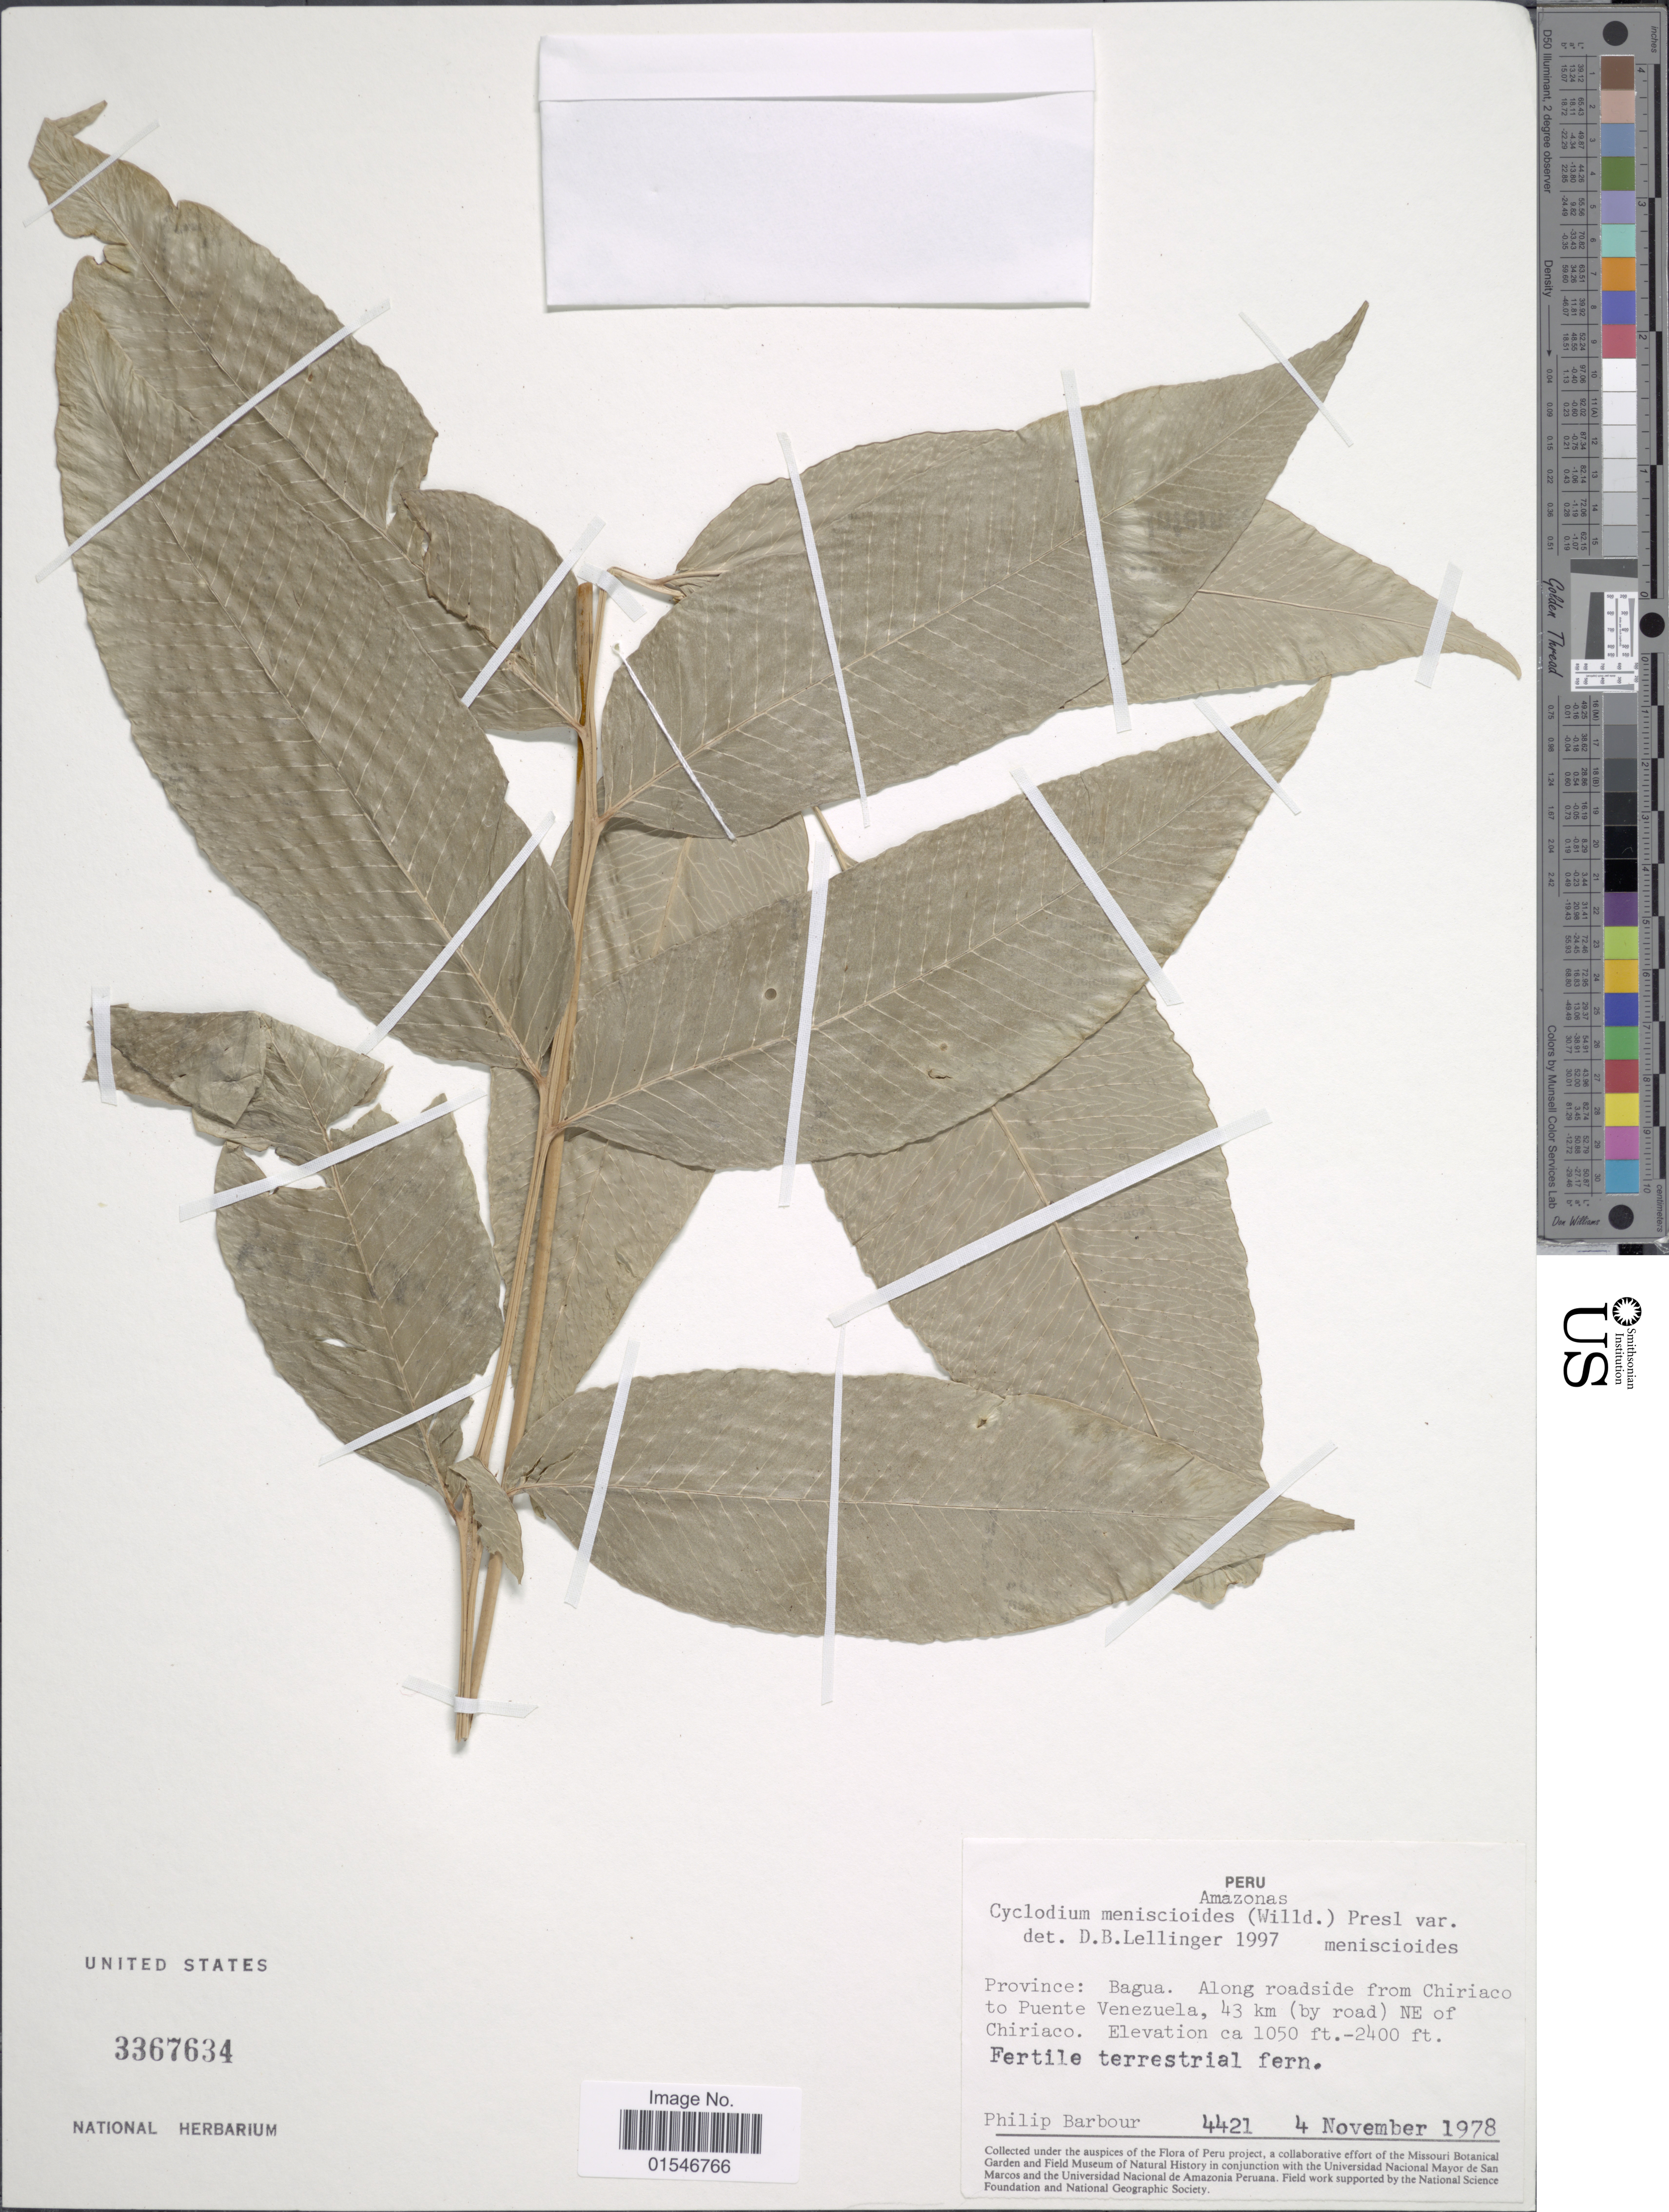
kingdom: Plantae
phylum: Tracheophyta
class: Polypodiopsida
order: Polypodiales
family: Dryopteridaceae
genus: Cyclodium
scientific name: Cyclodium meniscioides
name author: (Willd.) C. Presl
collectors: P. Barbour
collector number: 4421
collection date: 1978-11-04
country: Peru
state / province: Amazonas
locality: Province: Bagua. Along roadside from Chiriaco to Puente Venezuela, 43 km (by road) NE of Chiriaco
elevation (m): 320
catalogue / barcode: US 3367634